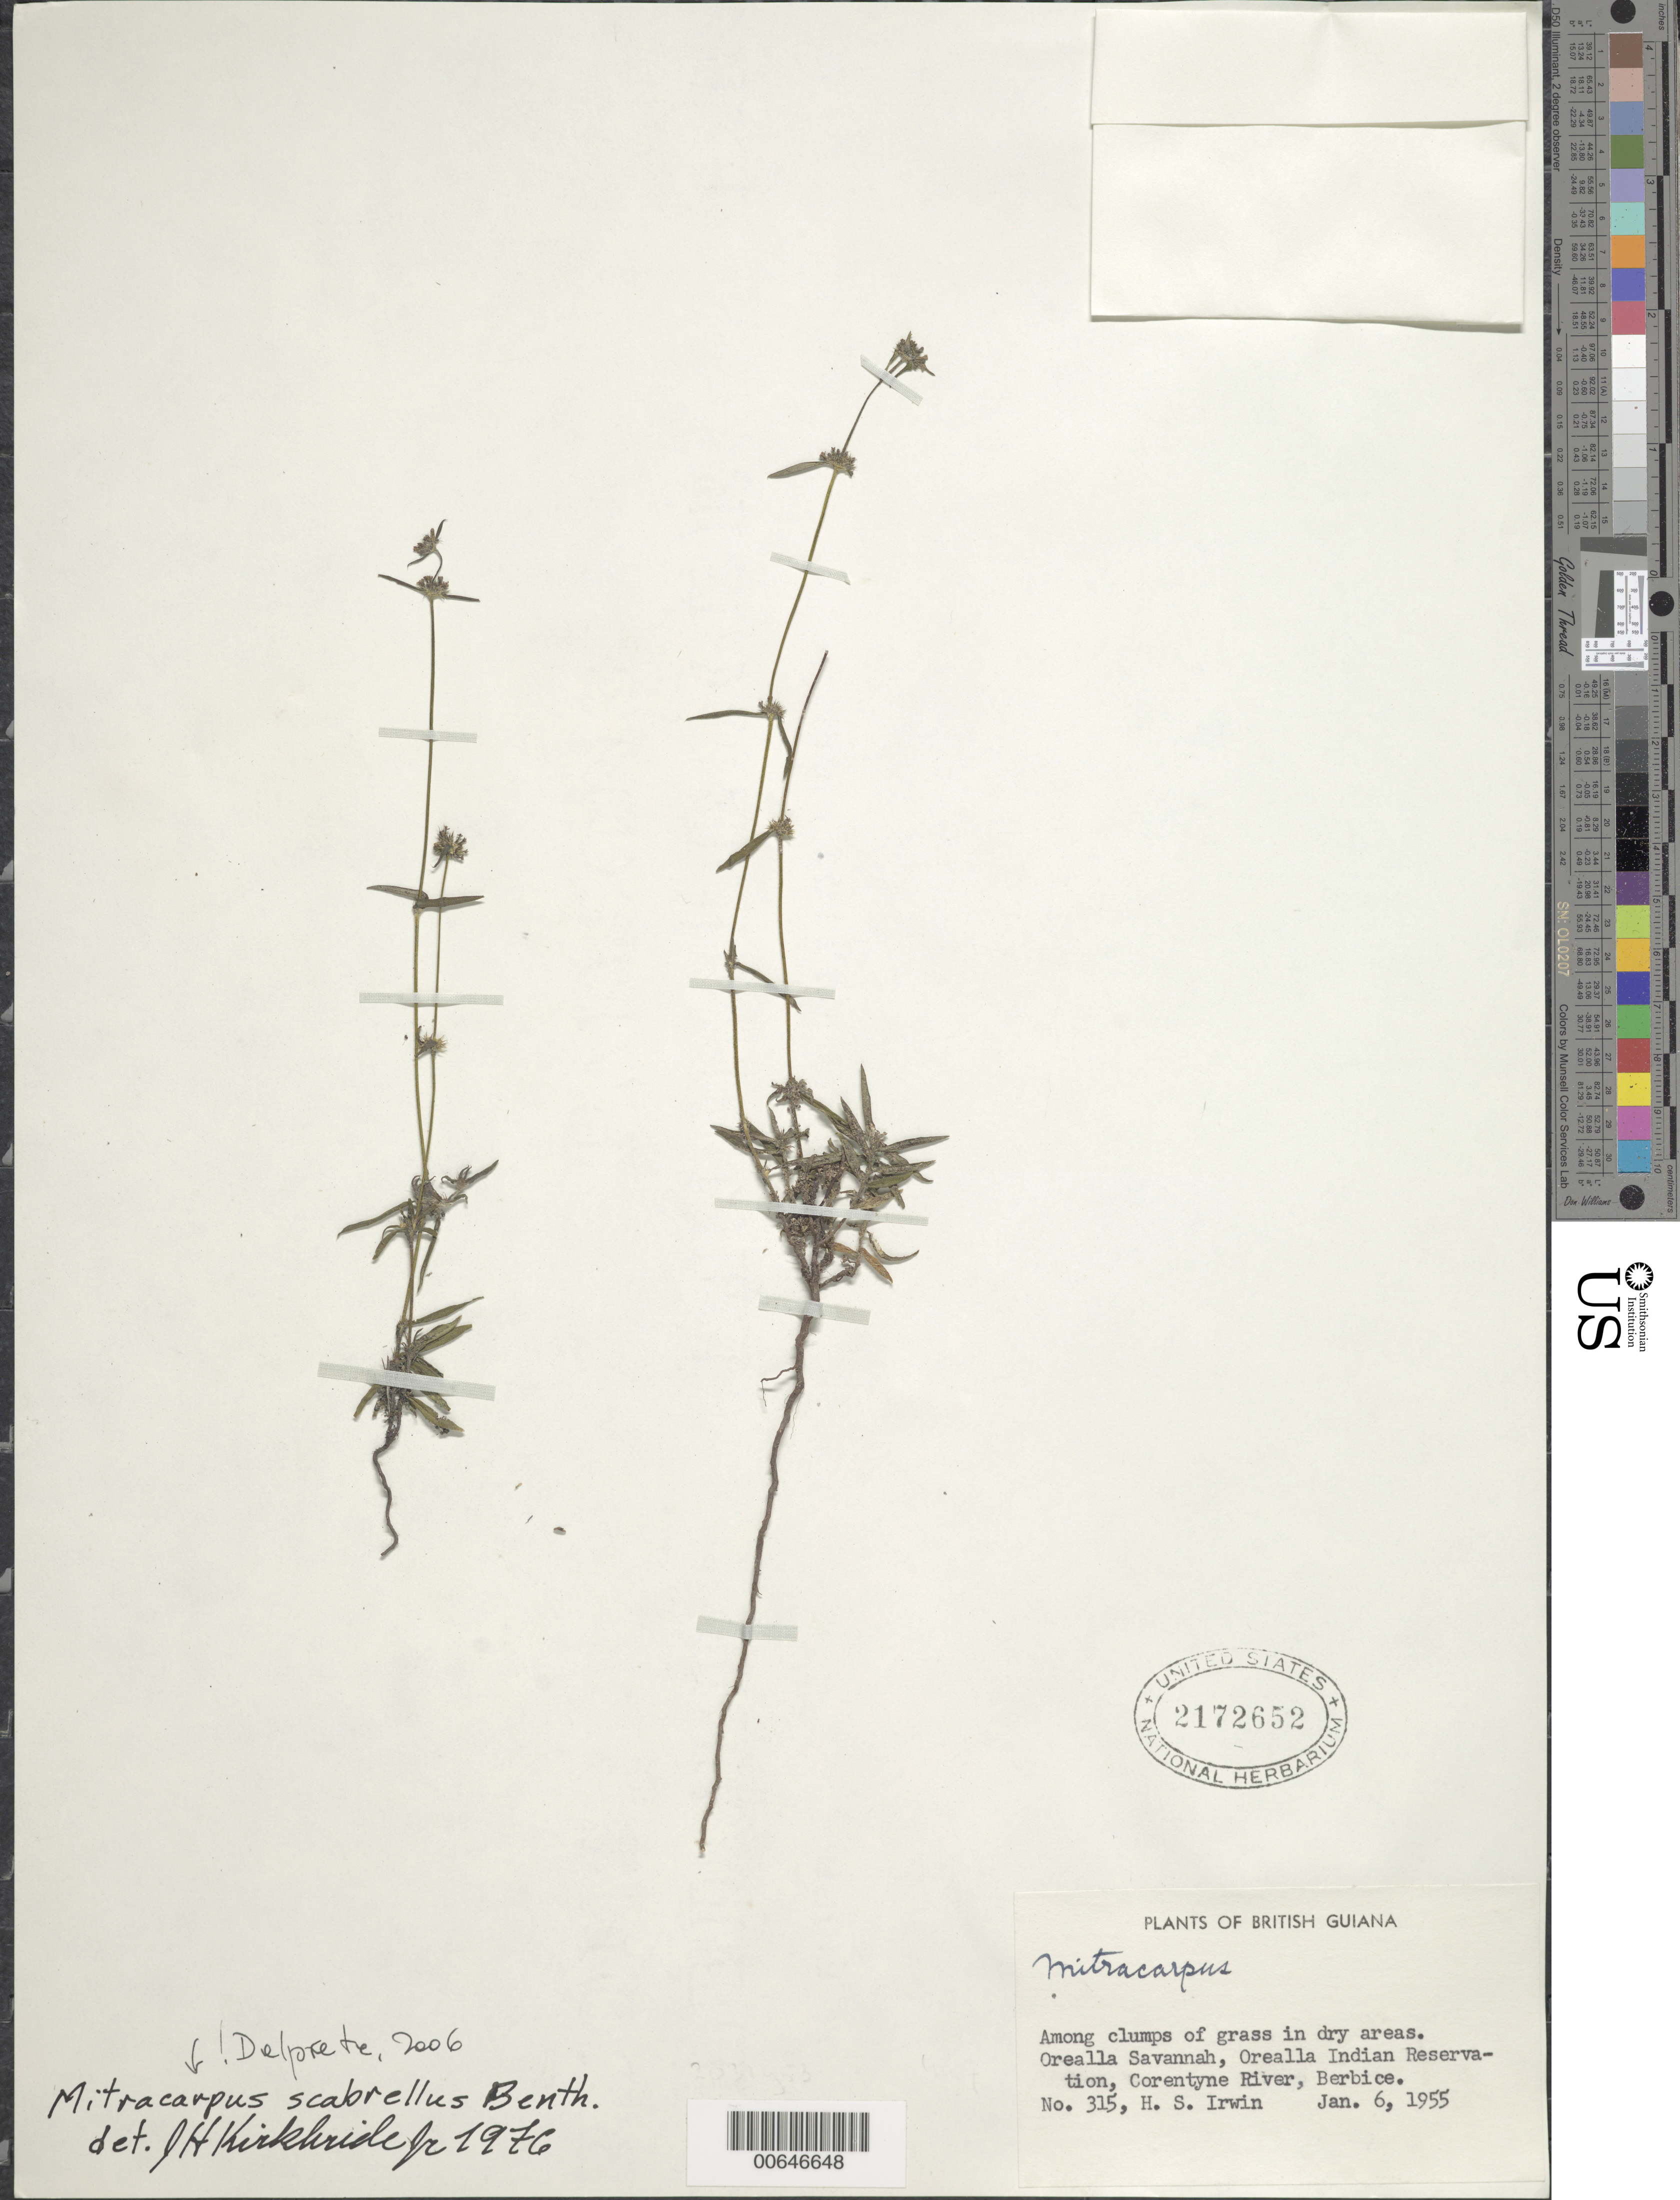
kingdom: Plantae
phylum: Tracheophyta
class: Magnoliopsida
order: Gentianales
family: Rubiaceae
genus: Mitracarpus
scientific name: Mitracarpus scabrellus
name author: Benth.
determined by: Delprete, P. G., Herb. de Guyane Cay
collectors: H. Irwin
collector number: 315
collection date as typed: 6-Jan-55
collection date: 1955-01-06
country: Guyana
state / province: E. Berbice-Corentyne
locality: Orealla Savanna, Orealla Indian Reservation, Corentyne River, Berbice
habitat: Among clumps of grass in dry areas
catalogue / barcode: US 2172652